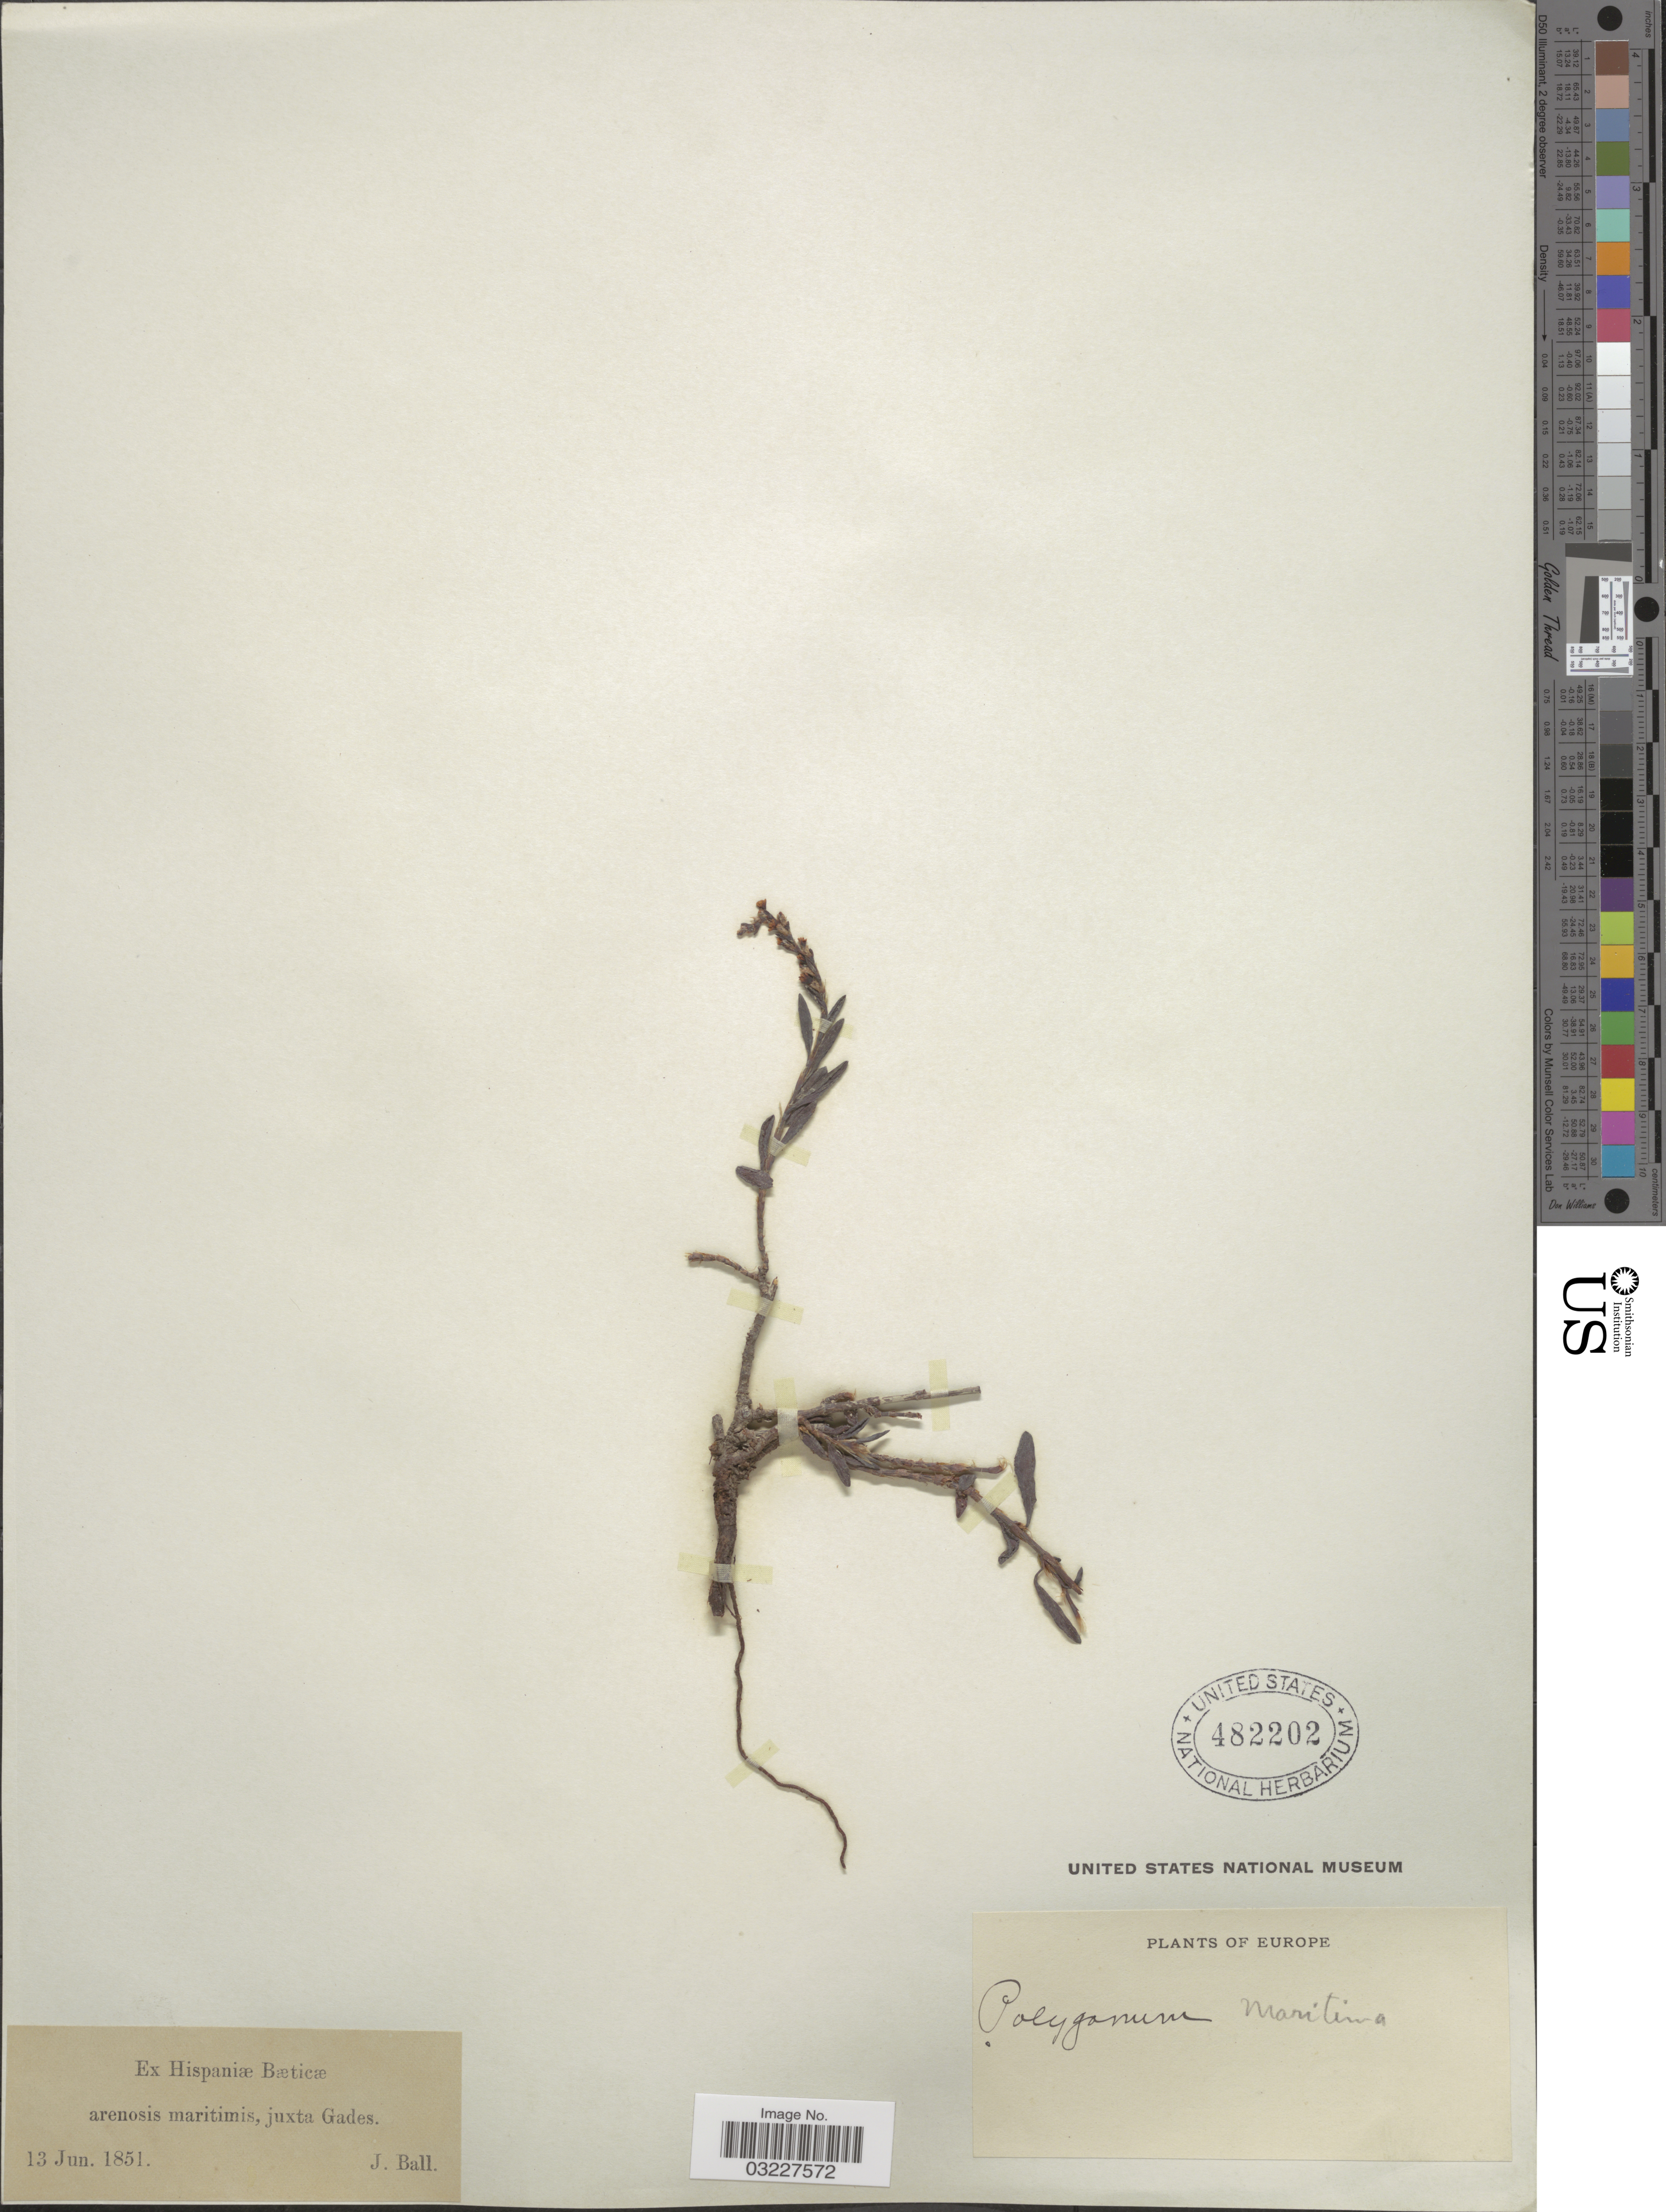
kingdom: Plantae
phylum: Tracheophyta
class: Magnoliopsida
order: Caryophyllales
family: Polygonaceae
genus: Polygonum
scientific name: Polygonum maritimum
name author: L.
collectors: J. Ball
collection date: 1851-06-13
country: Spain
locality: Arenosis maritimis, juxta Gades.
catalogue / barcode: US 482202